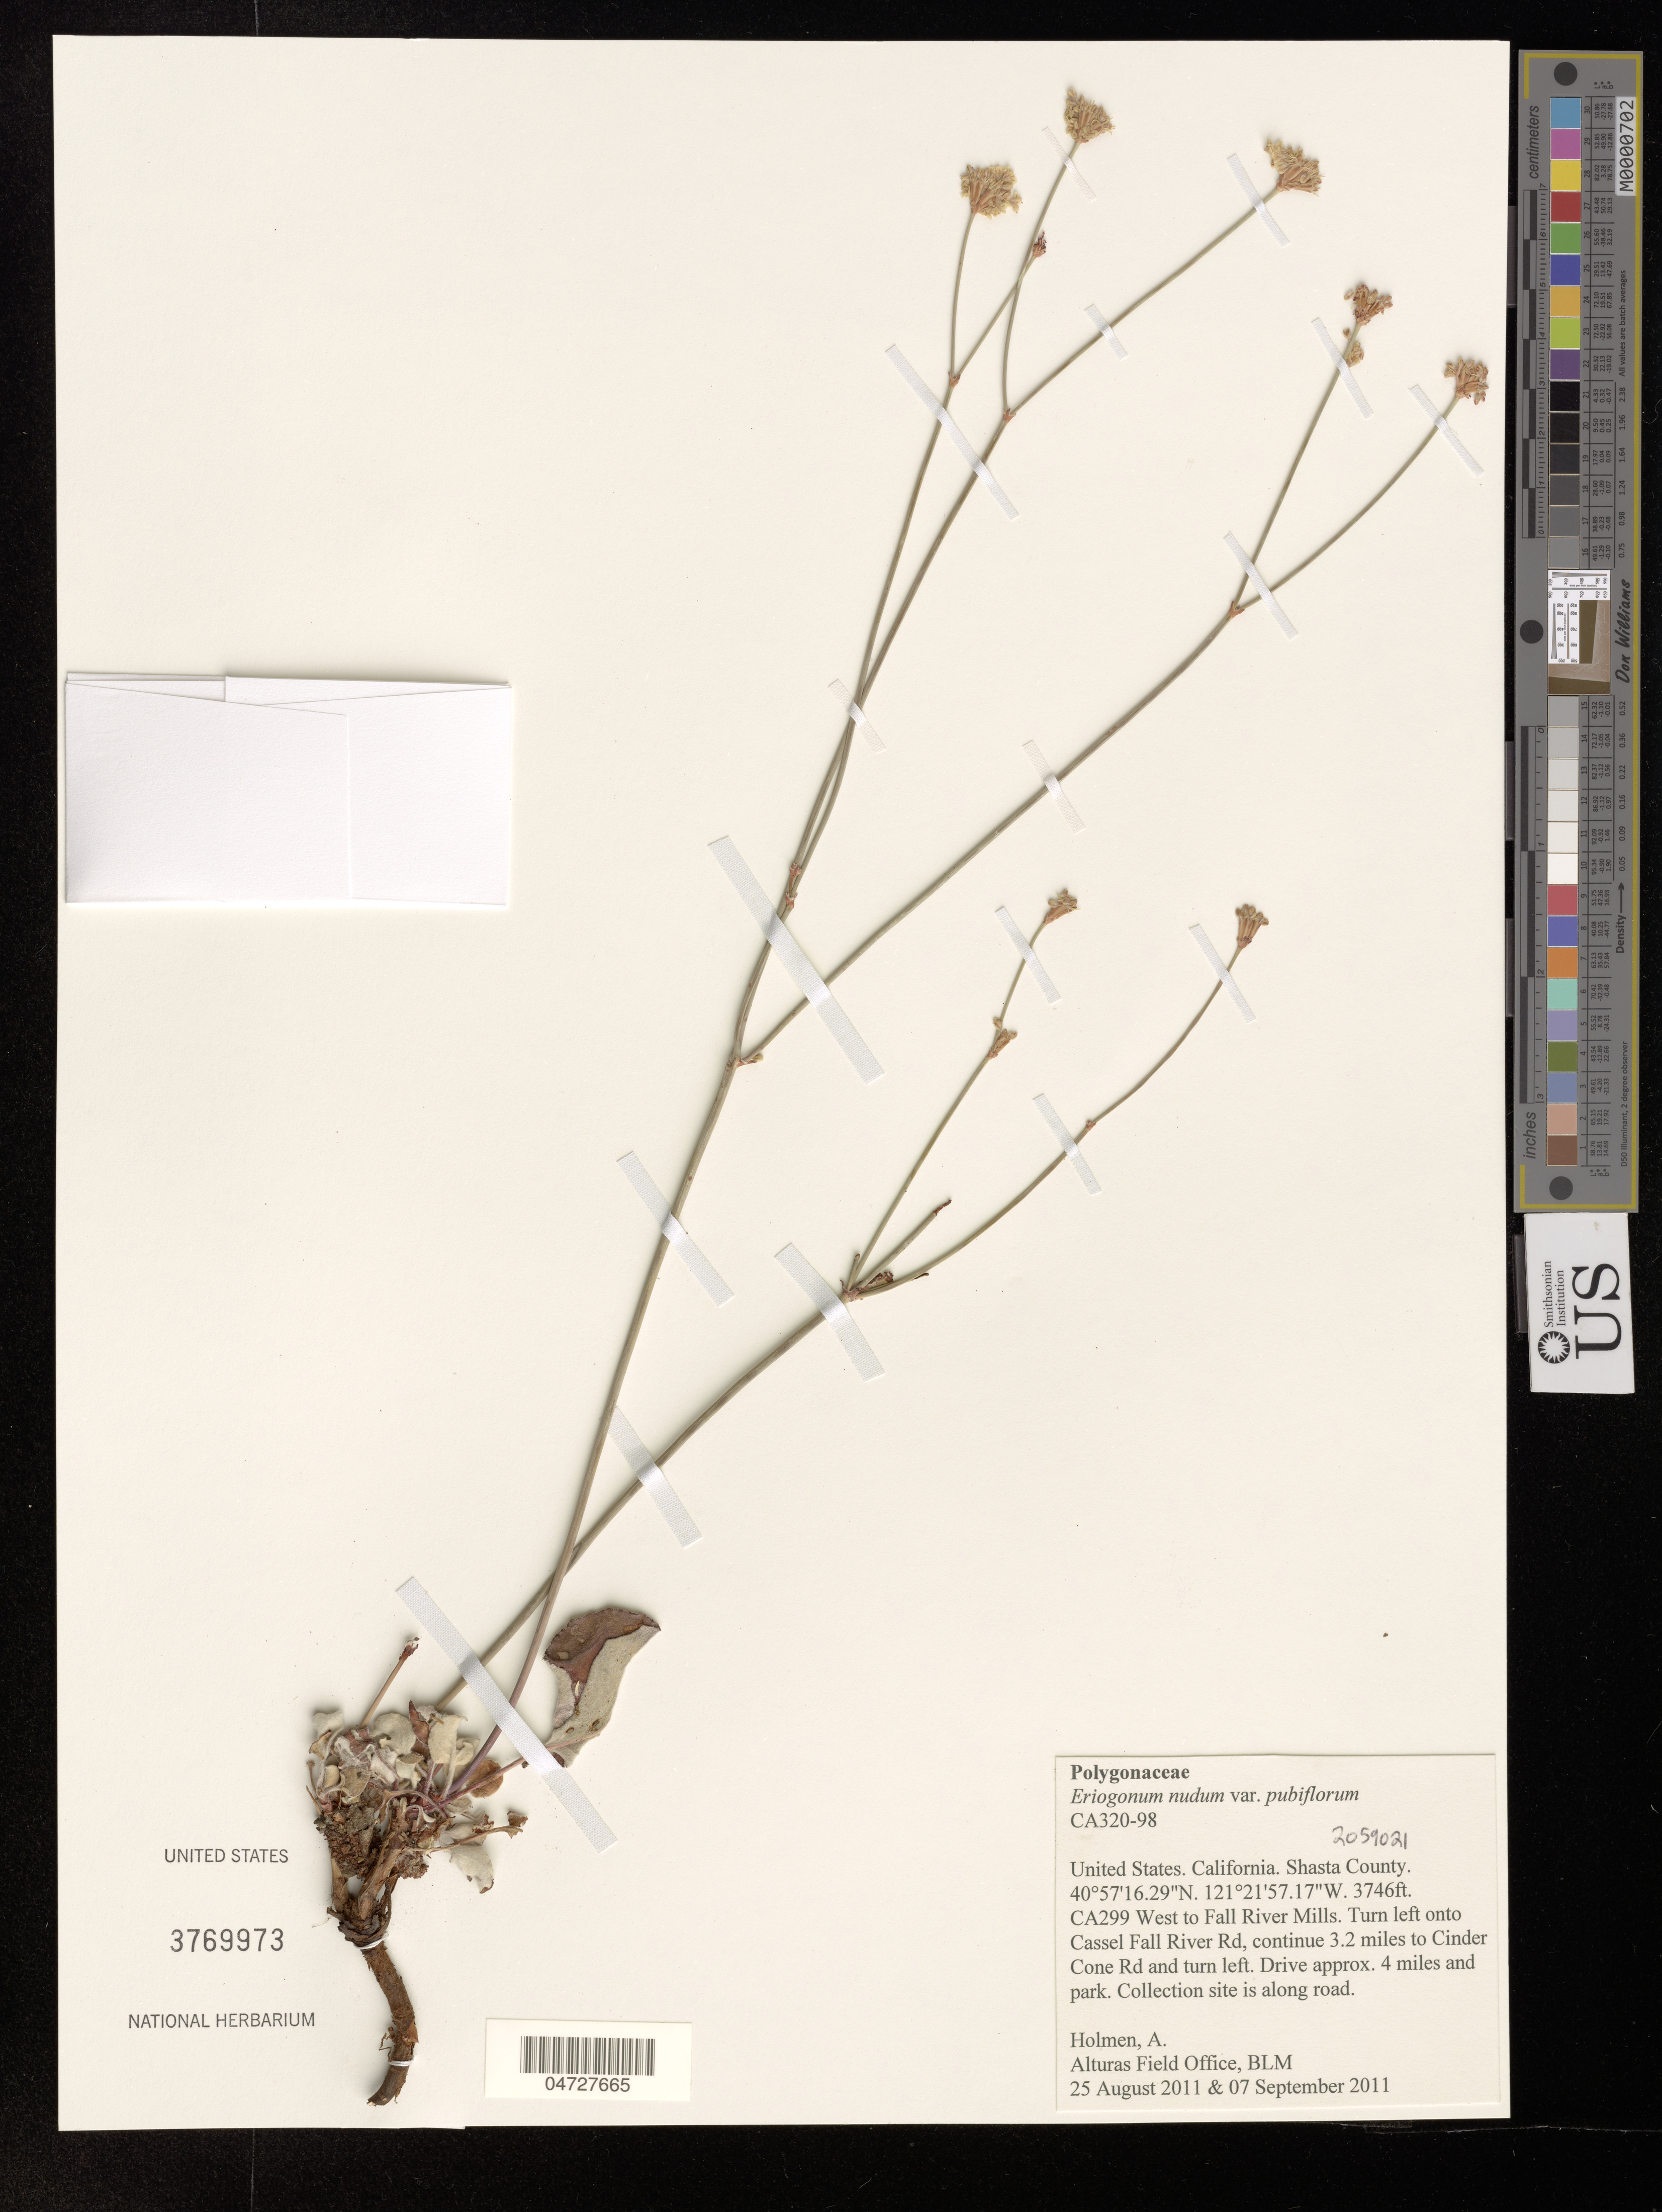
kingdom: Plantae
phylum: Tracheophyta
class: Magnoliopsida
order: Caryophyllales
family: Polygonaceae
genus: Eriogonum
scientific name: Eriogonum nudum var. pubiflorum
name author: Benth. in DC.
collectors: A. Holmen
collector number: CA320-98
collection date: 2011-08-25/2011-09-07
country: United States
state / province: California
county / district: Shasta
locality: Shasta County. CA299 West to Fall River Mills. Turn left onto Cassel Fall River Rd, continue 3.2 miles to Cinder Cone Rd and turn left. Drive approx. 4 miles and park. Collection site is along road.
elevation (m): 1142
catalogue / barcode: US 3769973